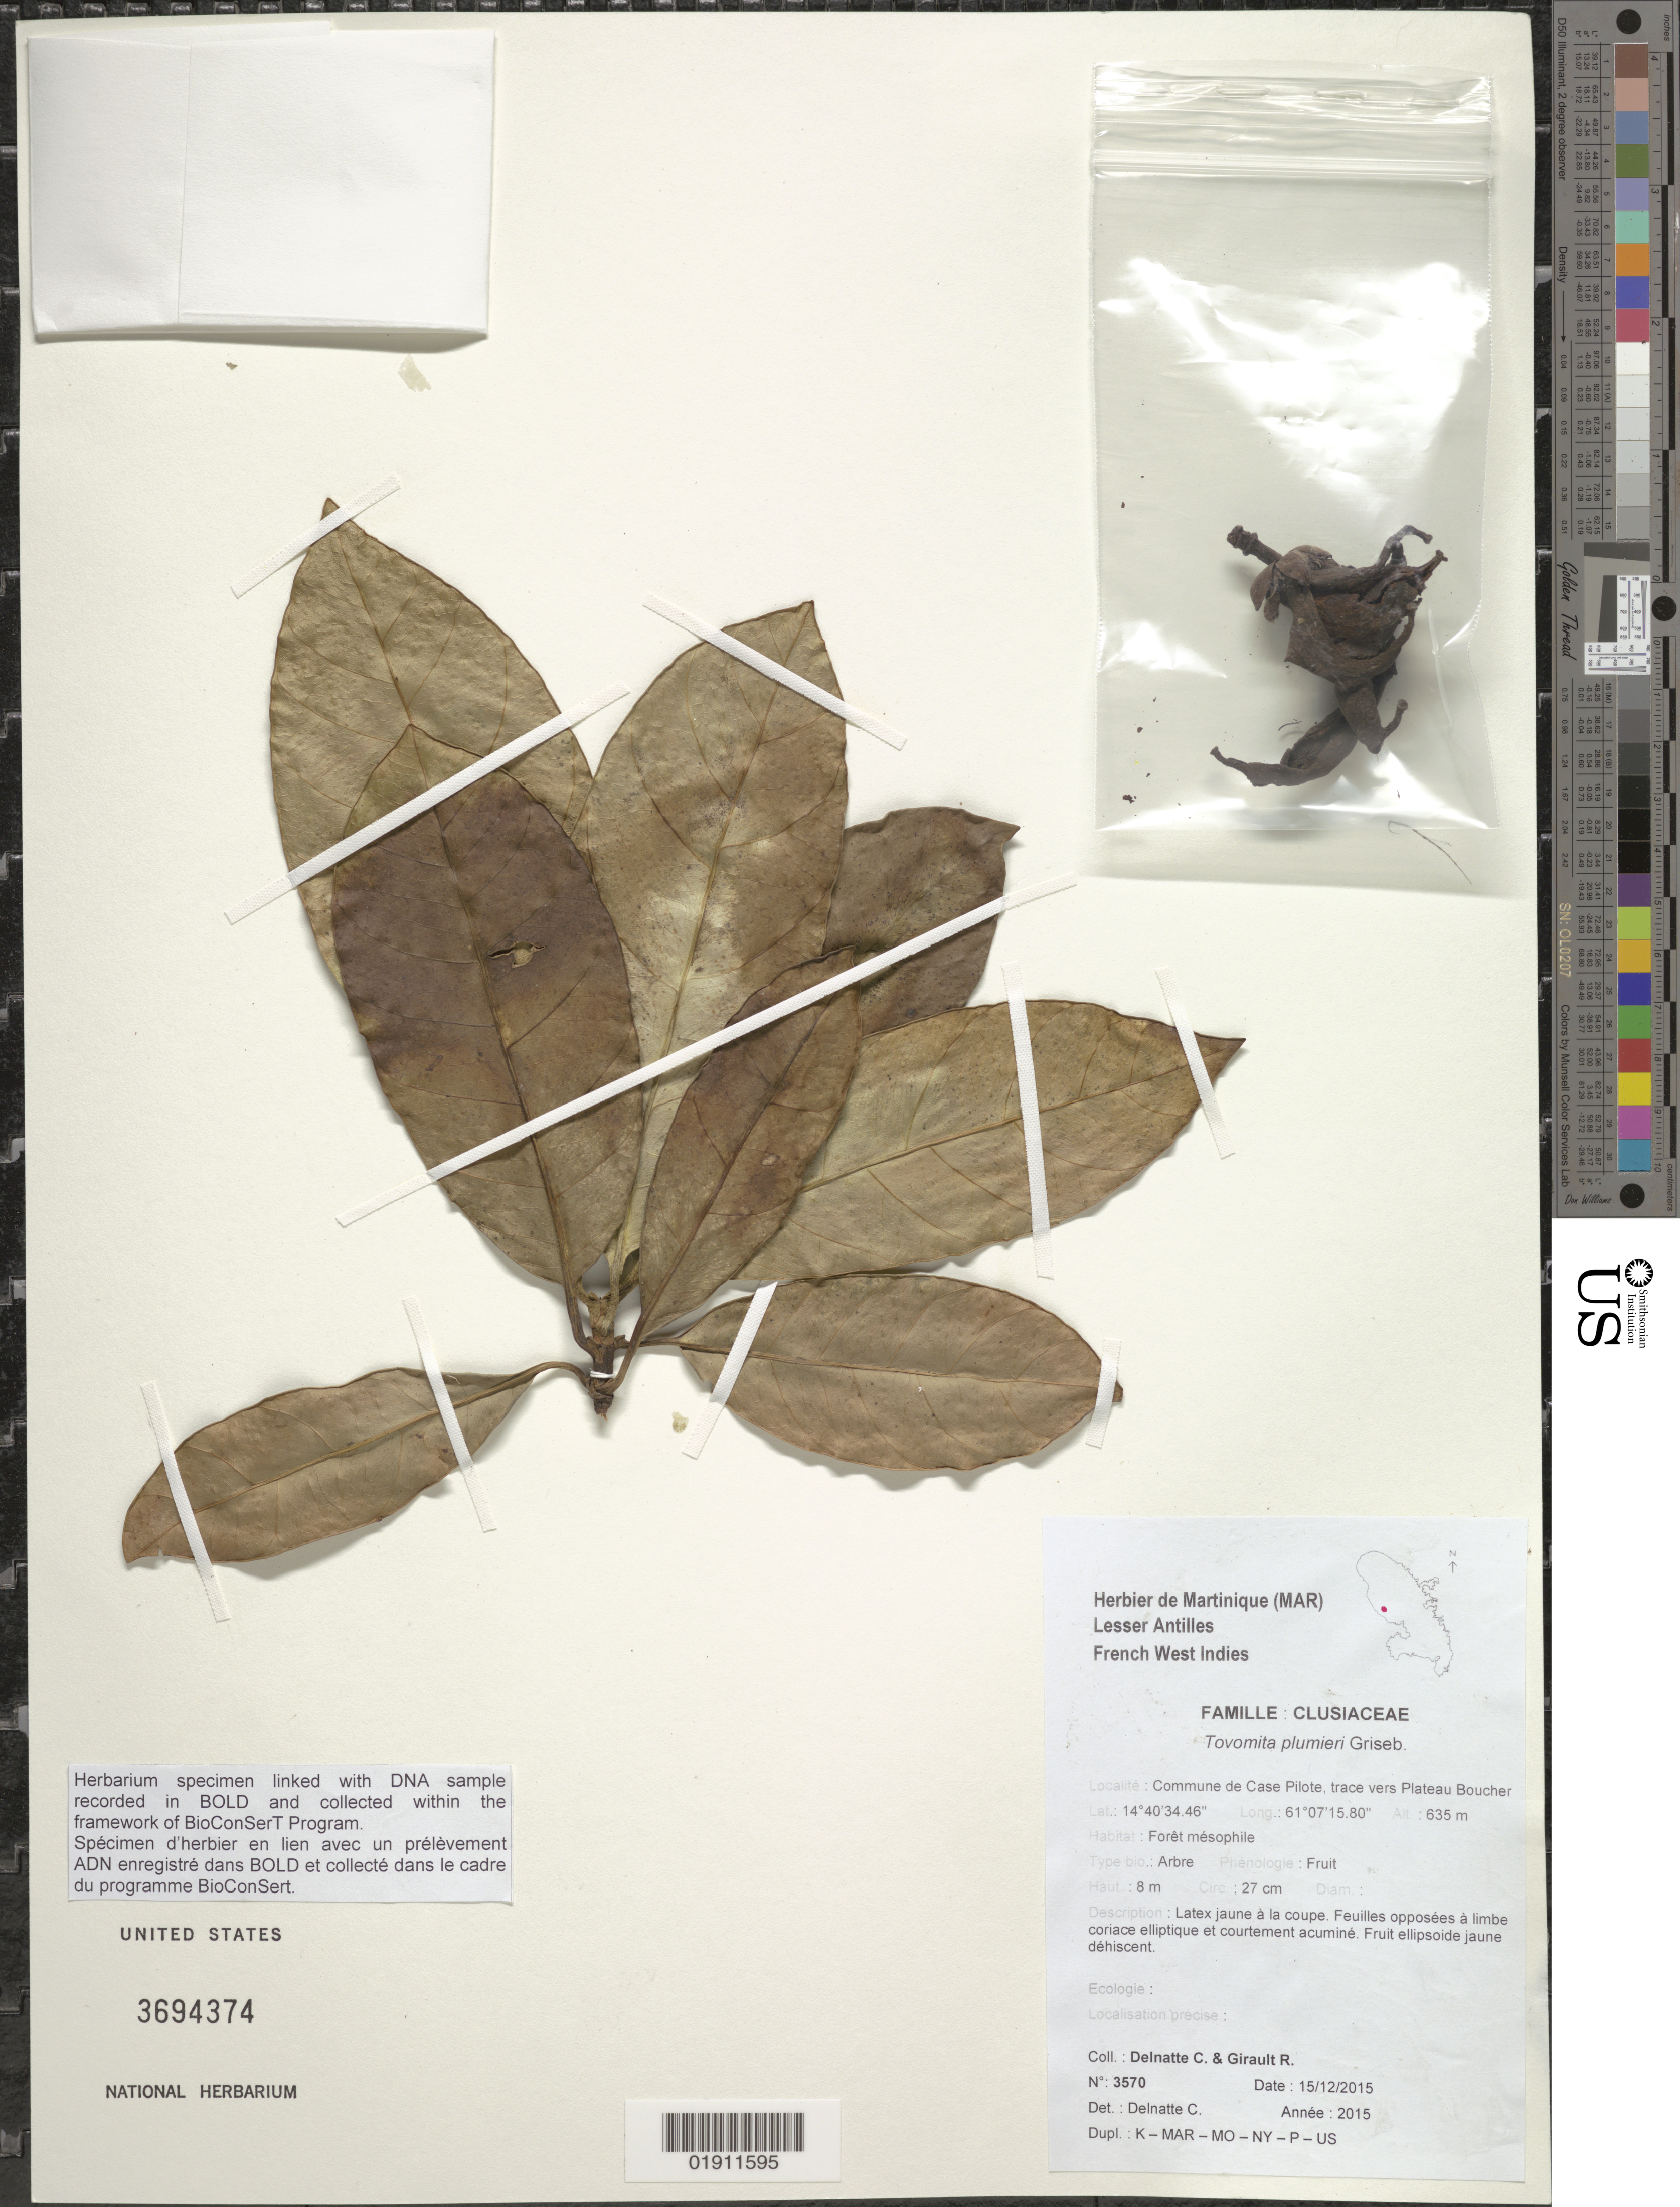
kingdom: Plantae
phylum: Tracheophyta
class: Magnoliopsida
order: Malpighiales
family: Clusiaceae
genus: Tovomita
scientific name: Tovomita plumieri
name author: Griseb.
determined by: Delnatte, C.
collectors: C. Delnatte & R. Girault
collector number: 3570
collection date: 2015-12-15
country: Martinique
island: Martinique I.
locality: Commune de Case Pilote, trace vers Plateau Boucher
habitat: Forêt mésophile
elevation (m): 635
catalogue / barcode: US 3694374